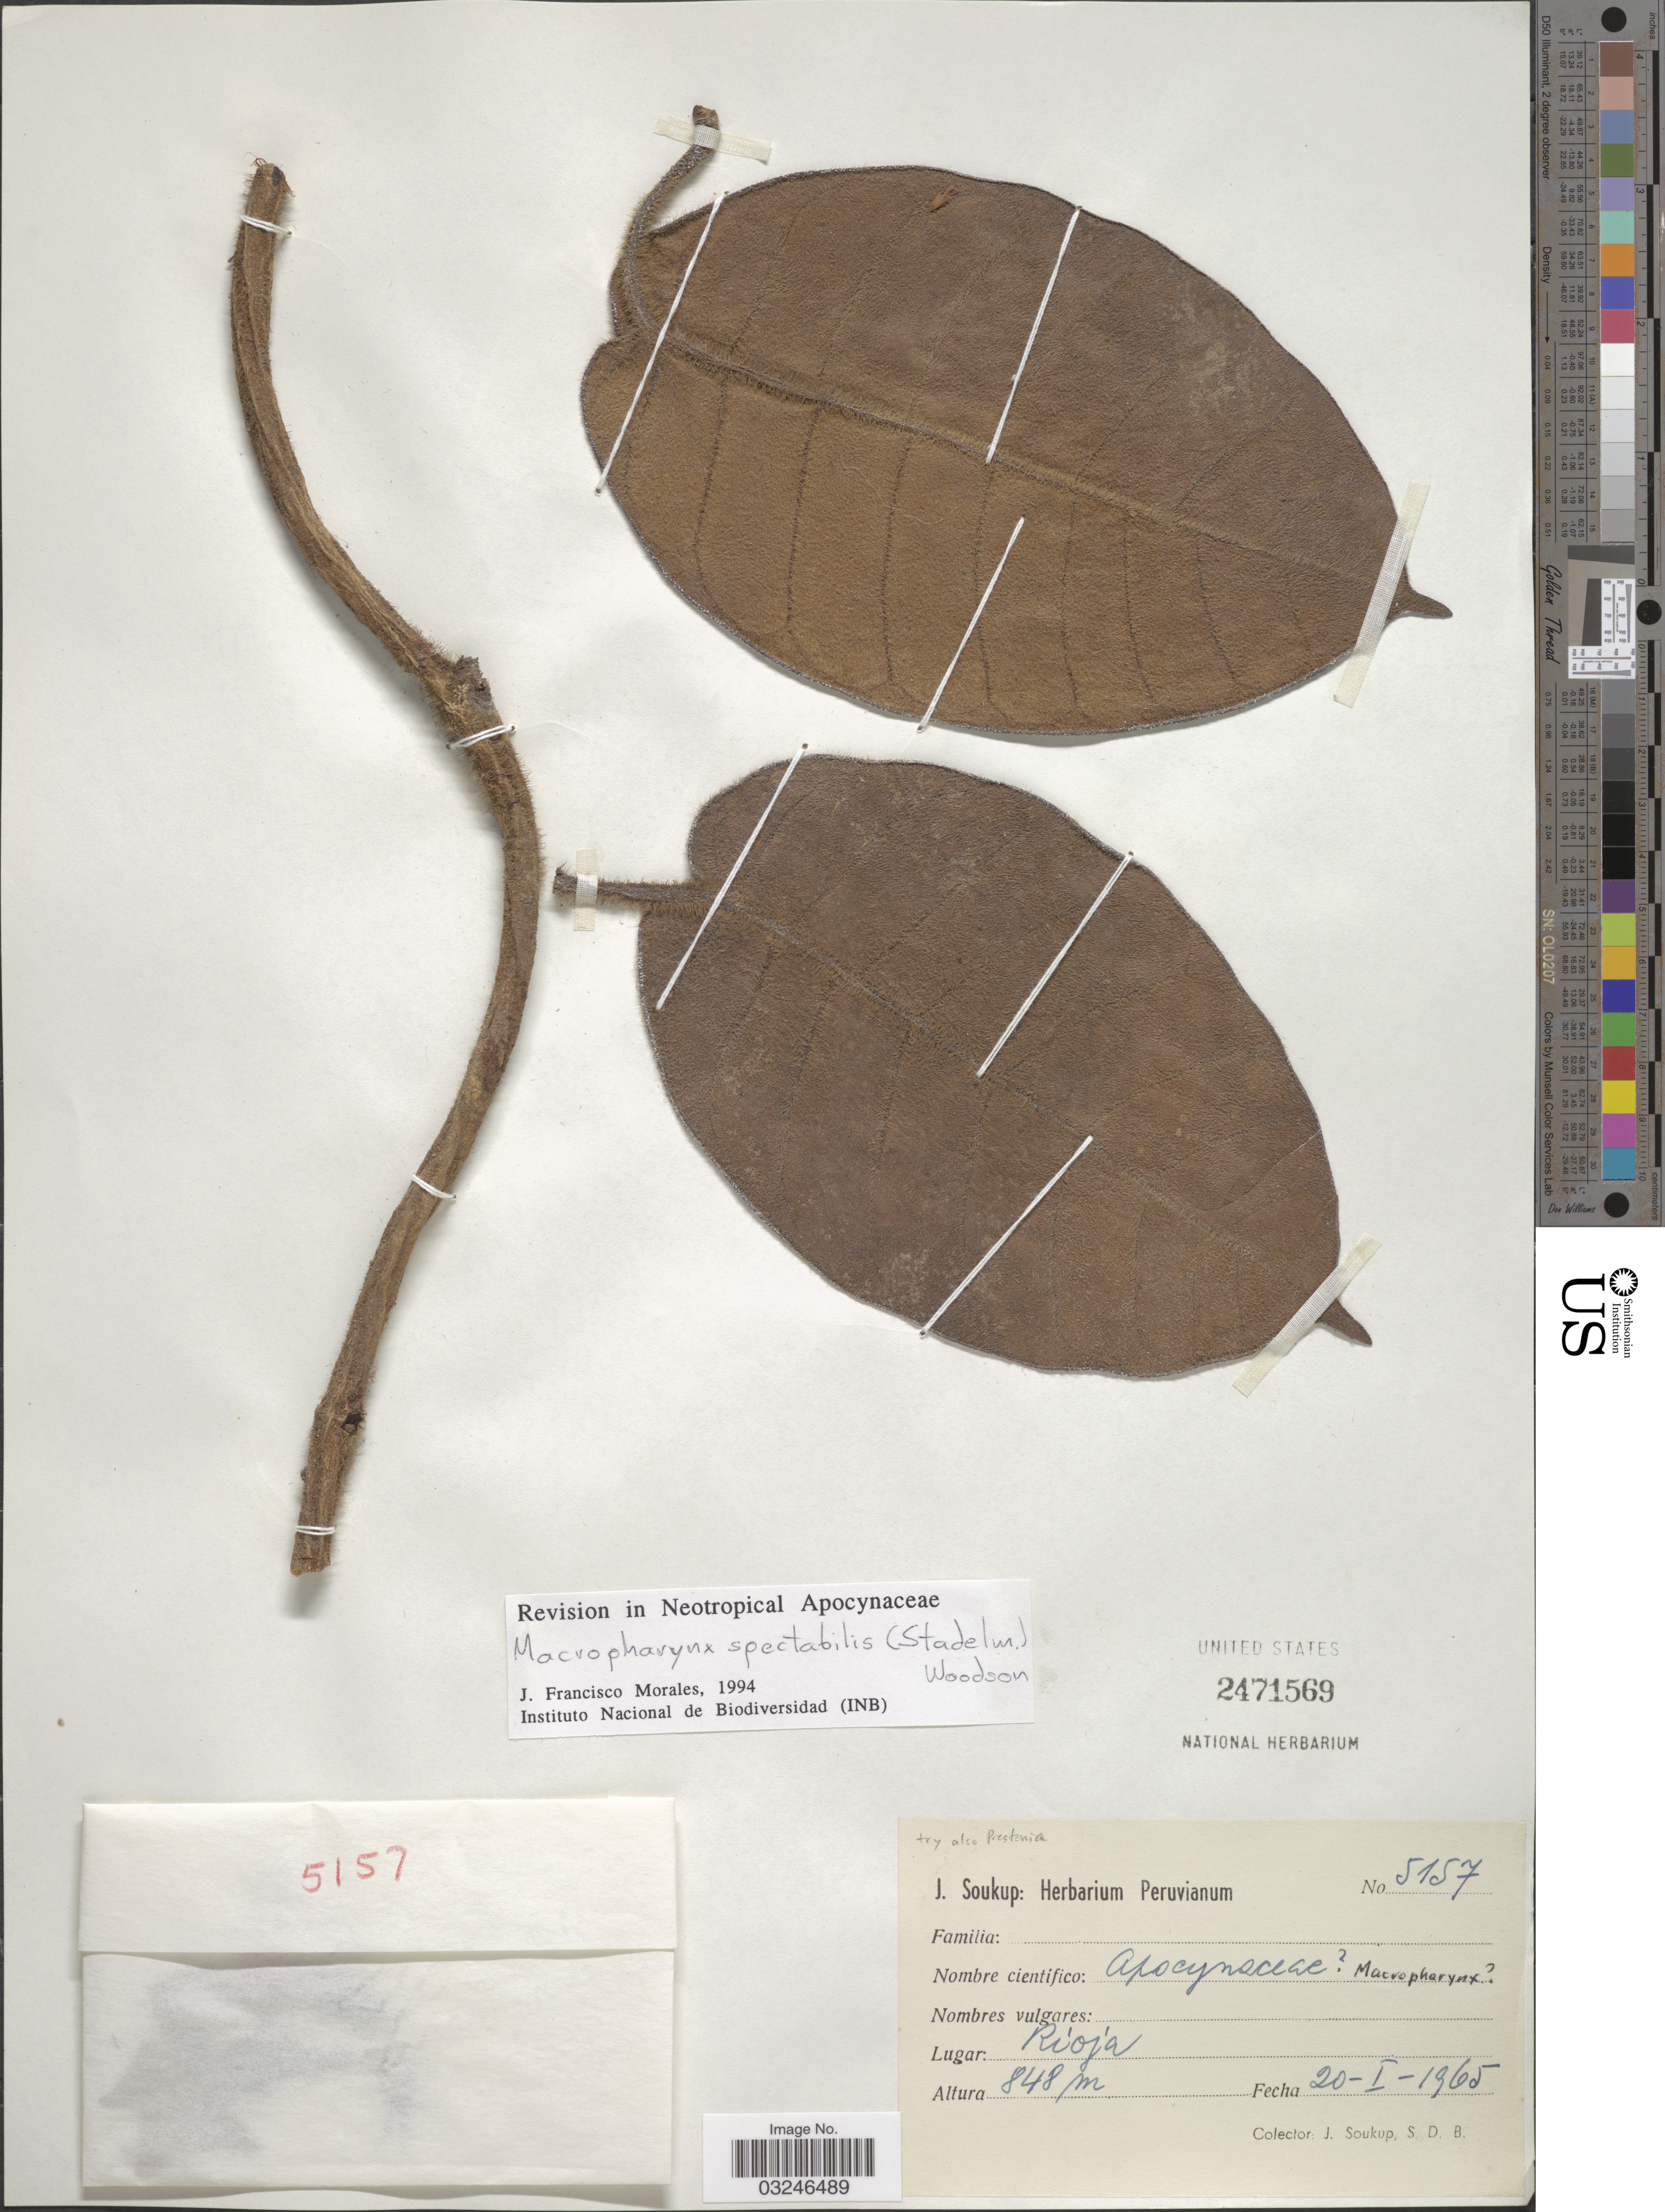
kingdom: Plantae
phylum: Tracheophyta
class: Magnoliopsida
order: Gentianales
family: Apocynaceae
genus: Macropharynx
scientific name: Macropharynx spectabilis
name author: (Stadelm.) Woodson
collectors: J. Soukup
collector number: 5157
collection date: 1965-01-20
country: Peru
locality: Rioja.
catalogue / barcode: US 2471569